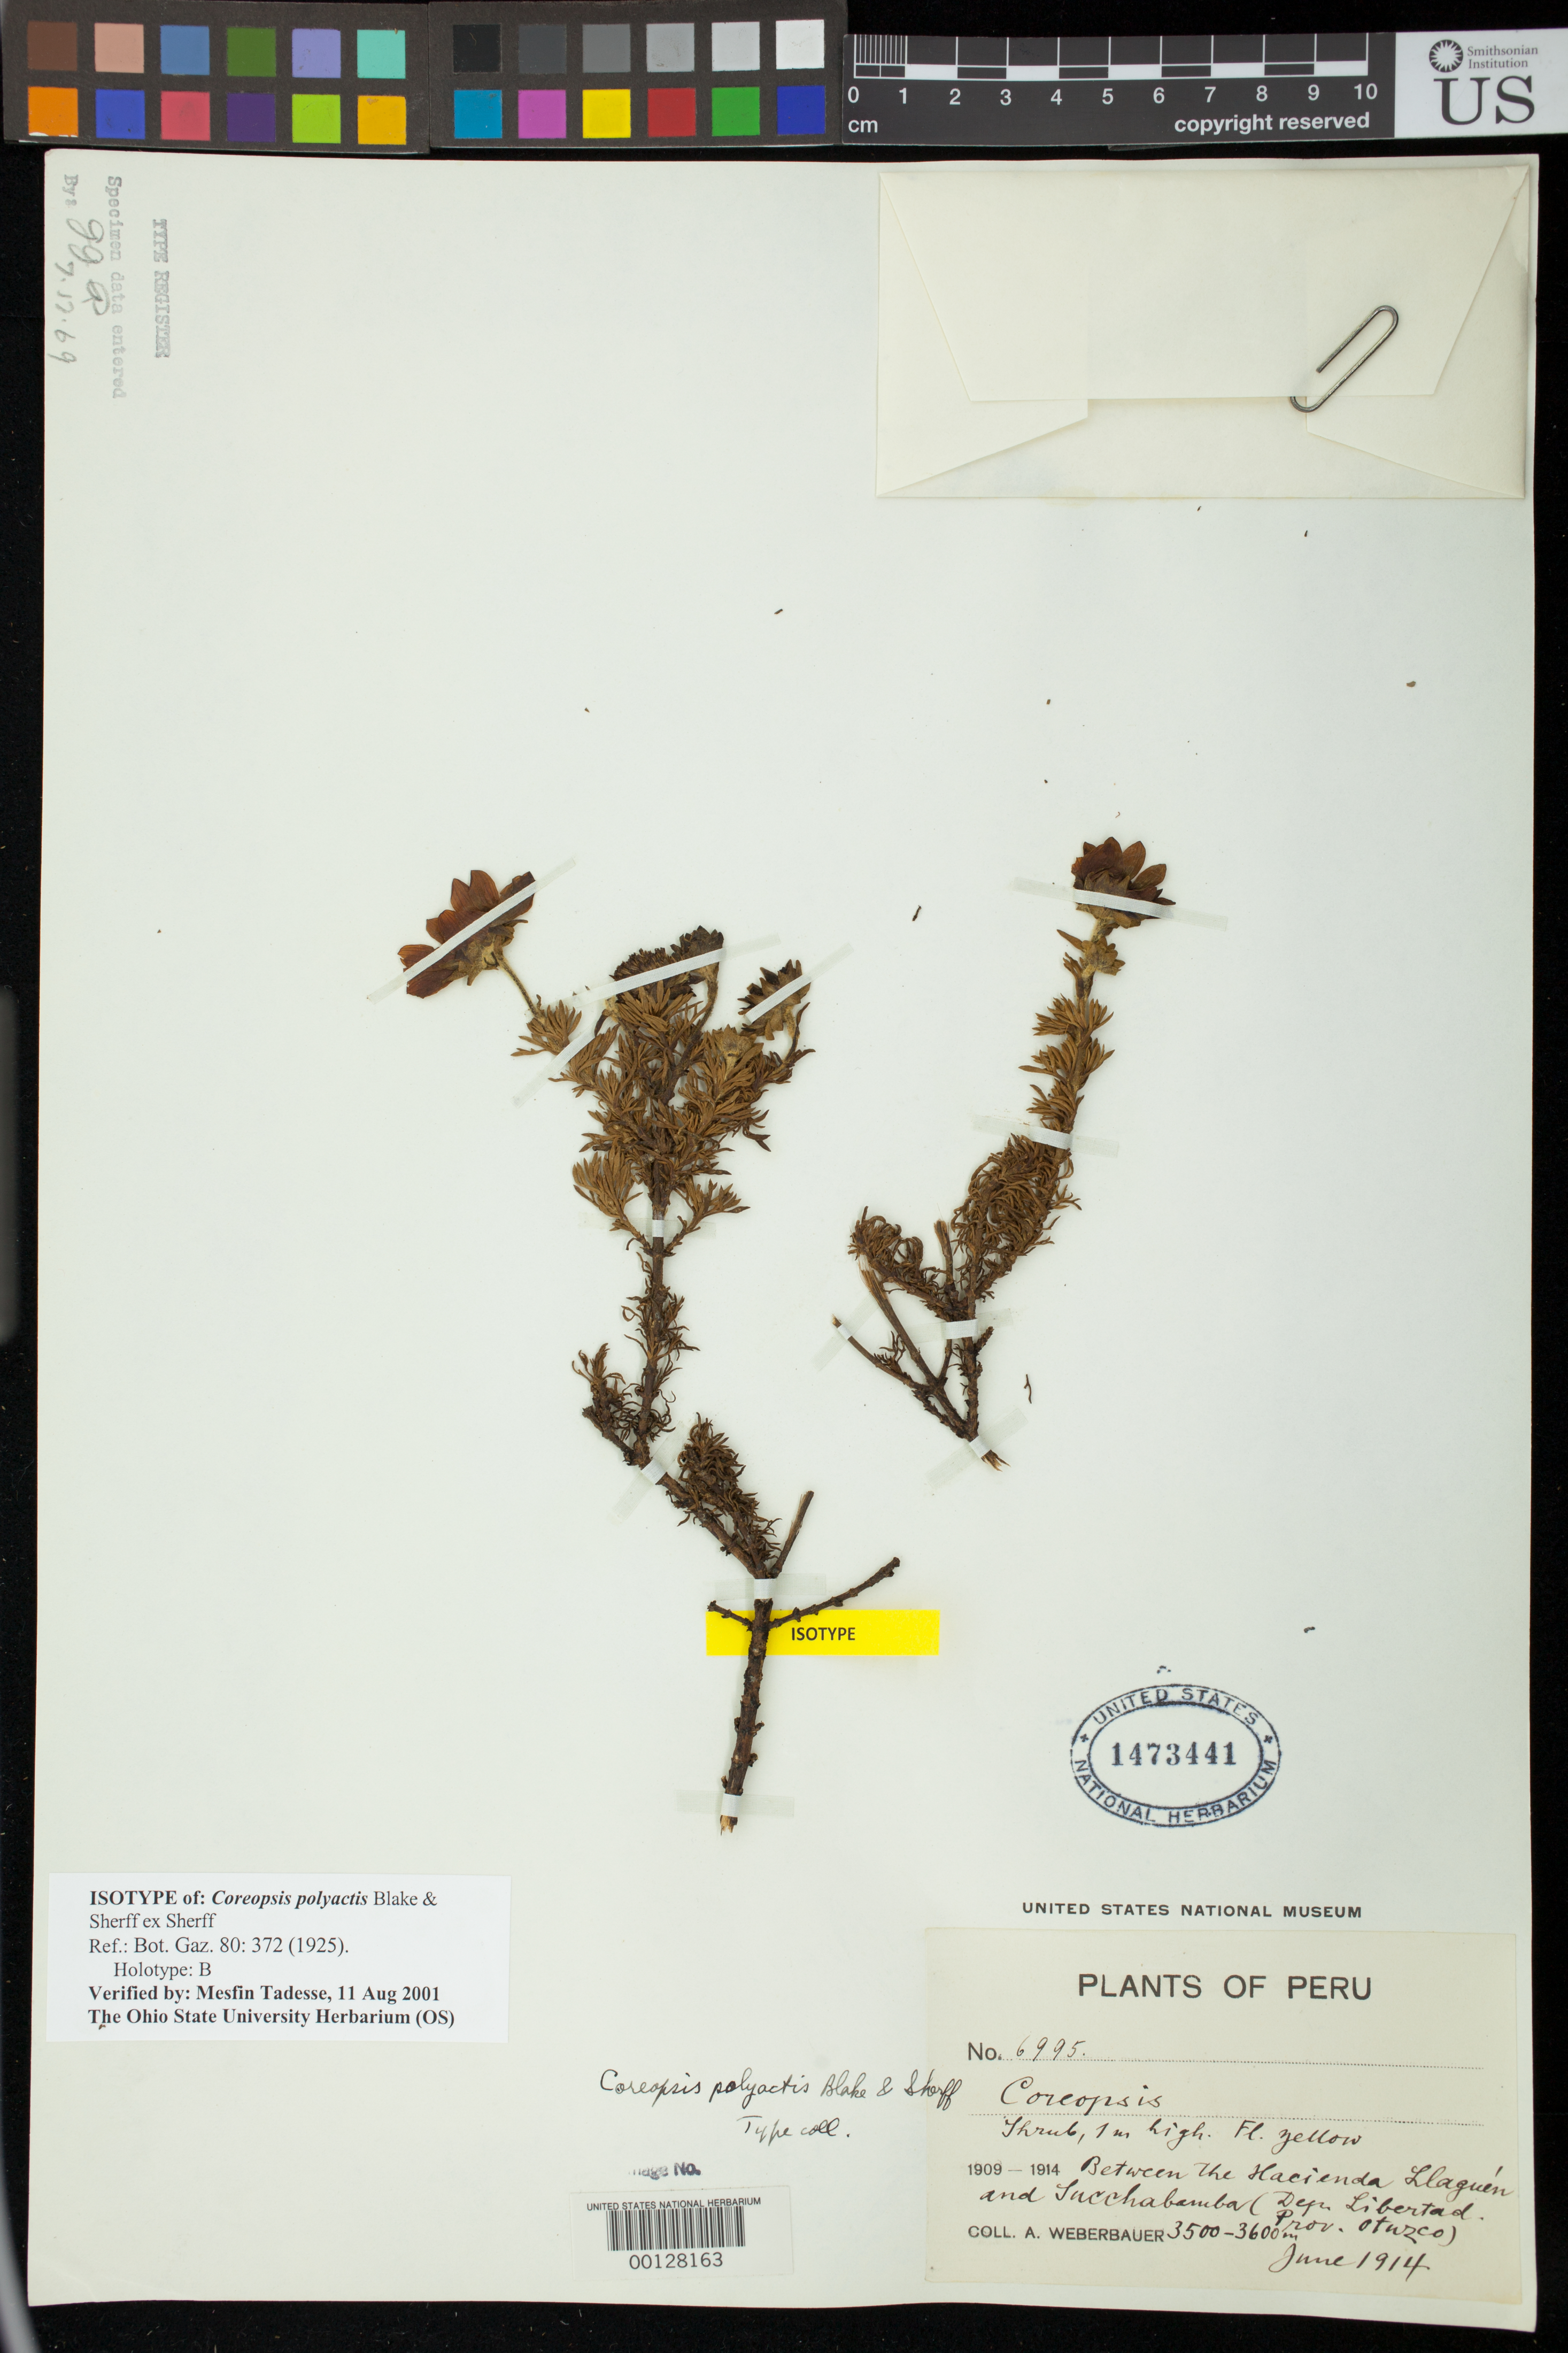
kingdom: Plantae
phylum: Tracheophyta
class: Magnoliopsida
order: Asterales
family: Asteraceae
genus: Coreopsis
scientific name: Coreopsis polyactis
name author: S.F. Blake & Sherff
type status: Isotype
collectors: A. Weberbauer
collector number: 6995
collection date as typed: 28 Jun 1914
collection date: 1914-06-28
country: Peru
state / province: La Libertad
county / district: Otuzco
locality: Between Hacienda Llagueno and Succhabamba.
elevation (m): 3500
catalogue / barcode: US 1473441